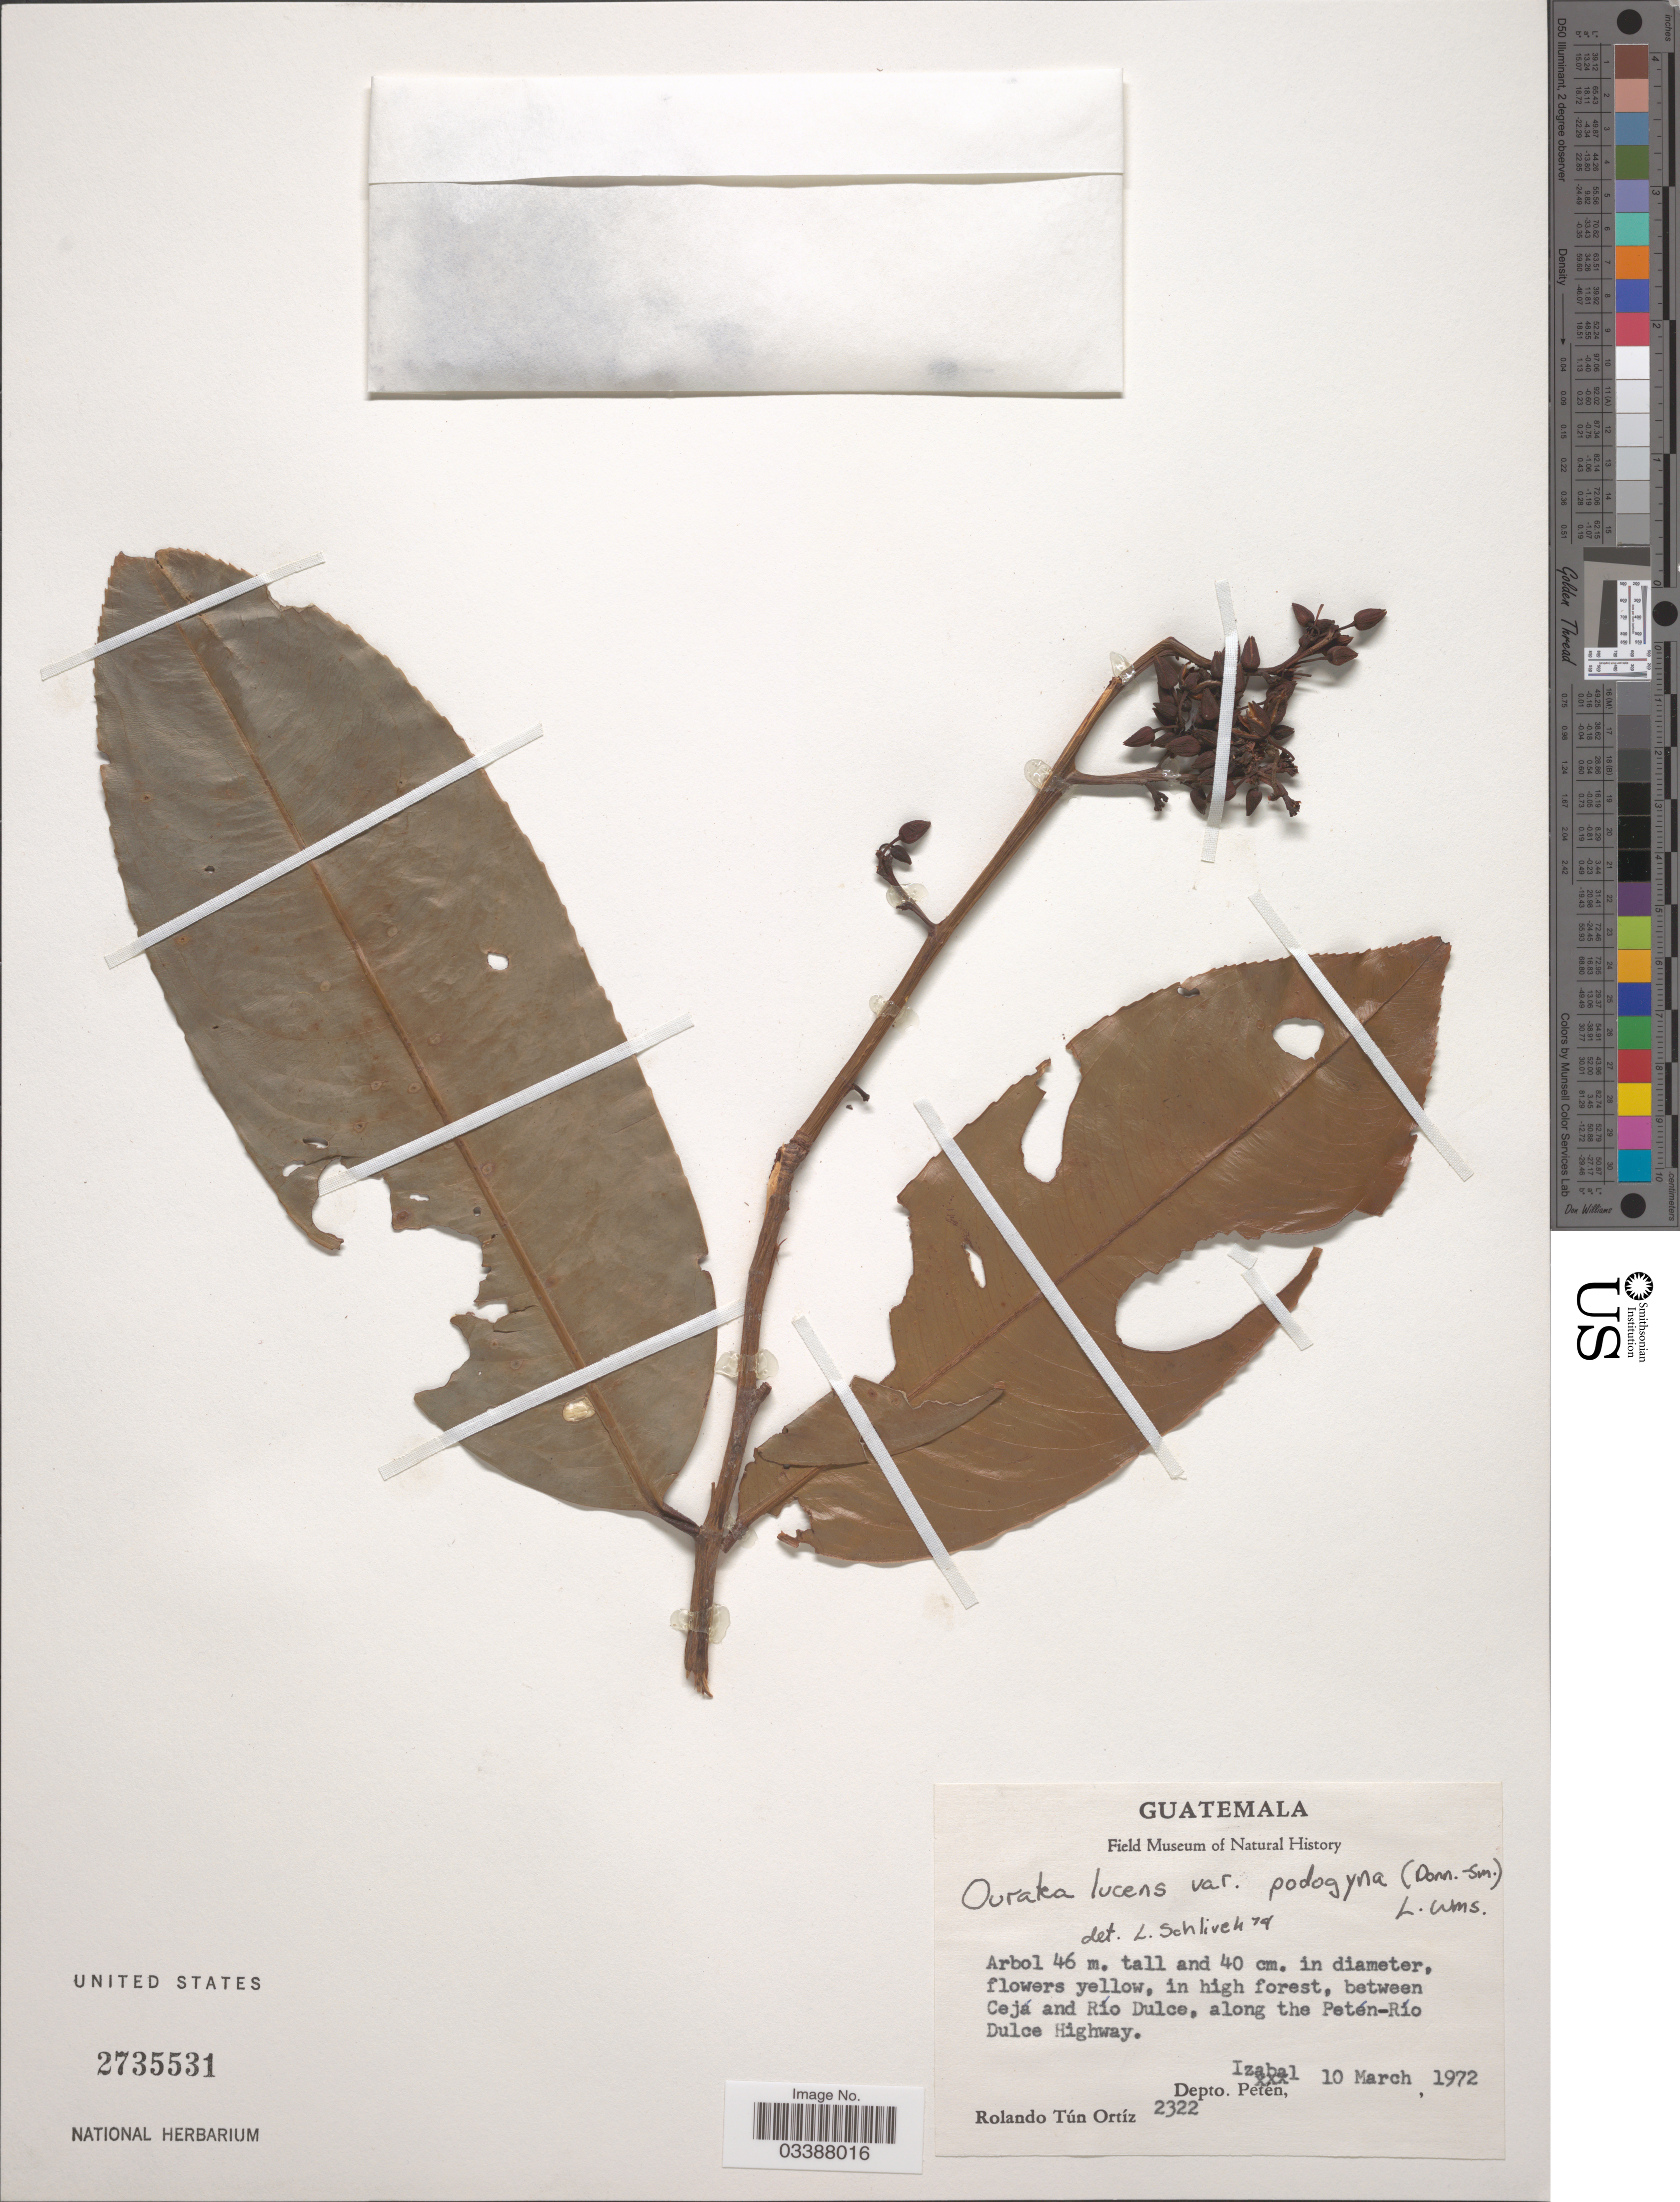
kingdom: Plantae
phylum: Tracheophyta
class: Magnoliopsida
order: Malpighiales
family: Ochnaceae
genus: Ouratea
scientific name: Ouratea lucens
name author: (Kunth) Engl.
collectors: R. T. Ortíz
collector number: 2322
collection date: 1972-03-10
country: Guatemala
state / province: Izabal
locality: Between Cejá and Río Dulce, along the Petén-Río Dulce Highway. Depto. Izabal.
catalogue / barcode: US 2735531